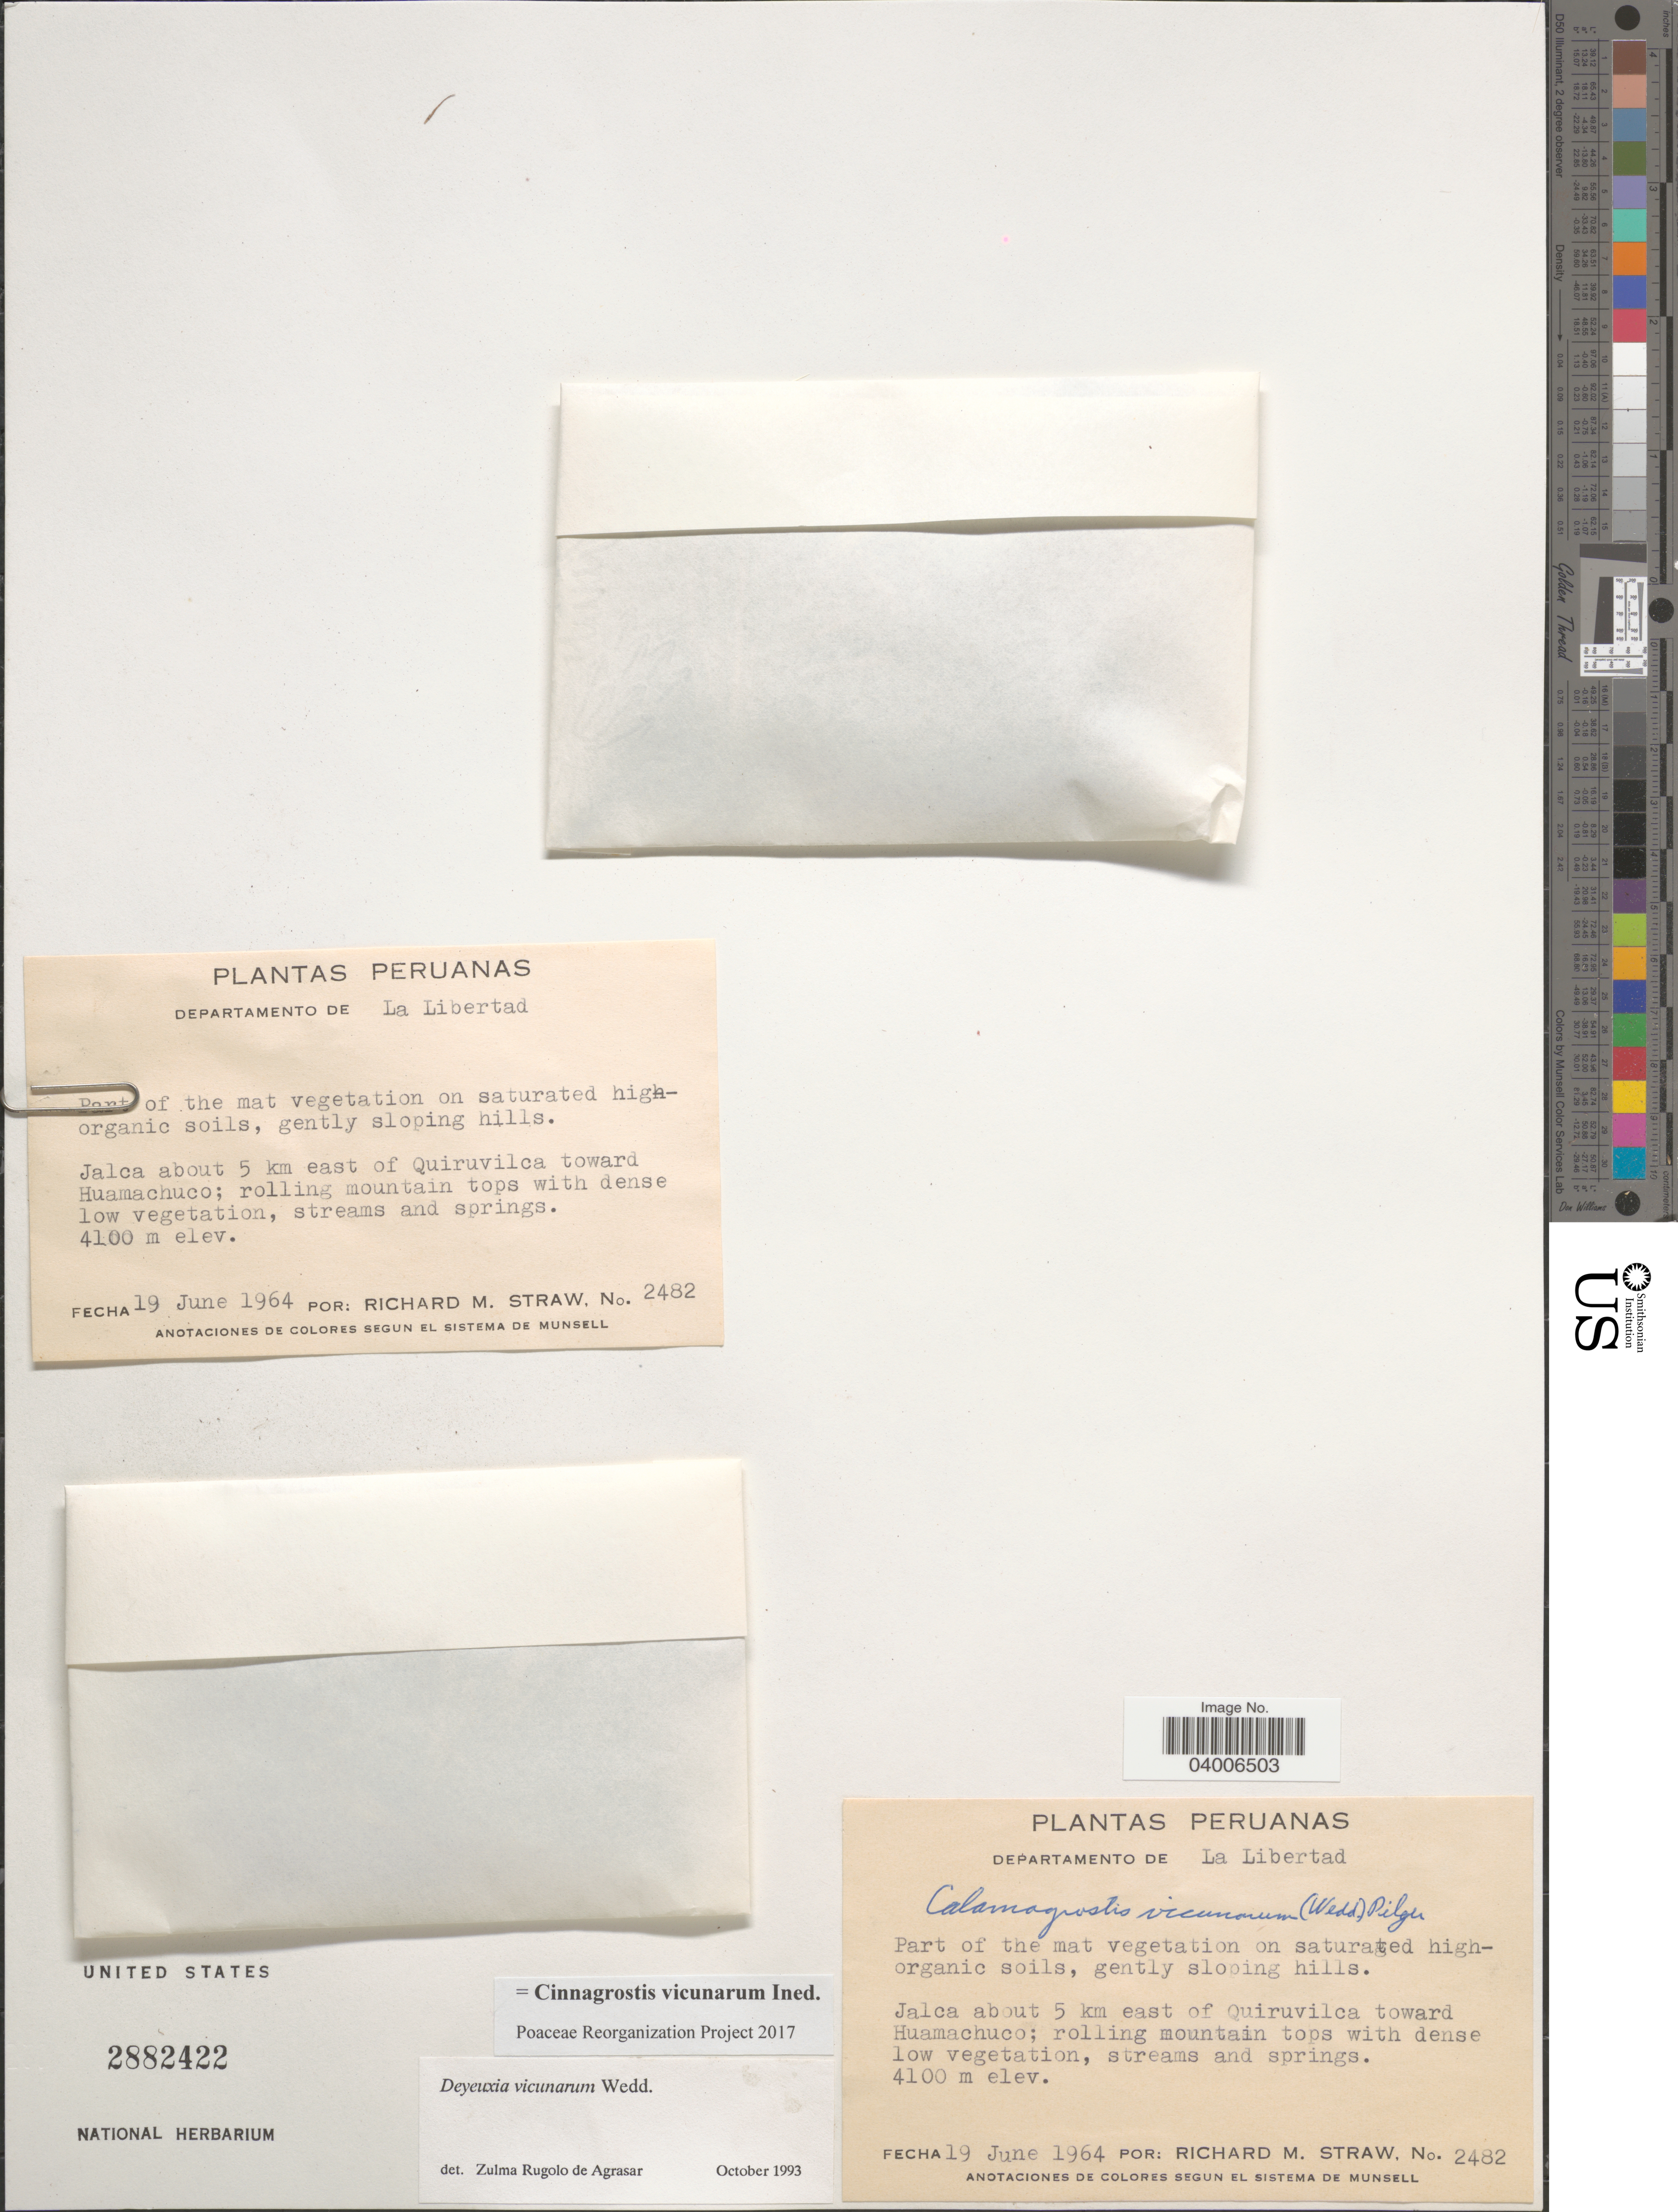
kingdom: Plantae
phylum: Tracheophyta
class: Liliopsida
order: Poales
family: Poaceae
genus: Cinnagrostis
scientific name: Cinnagrostis vicunarum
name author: (Wedd.) P.M. Peterson et al.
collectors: R. M. Straw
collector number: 2482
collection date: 1964-06-19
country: Peru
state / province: La Libertad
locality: Departamento de La Libertad. Jalca about 5 km east of Quiruvilca toward Huamachuco; rolling mountain tops with dense low vegetation, streams and springs.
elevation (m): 4100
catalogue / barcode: US 2882422